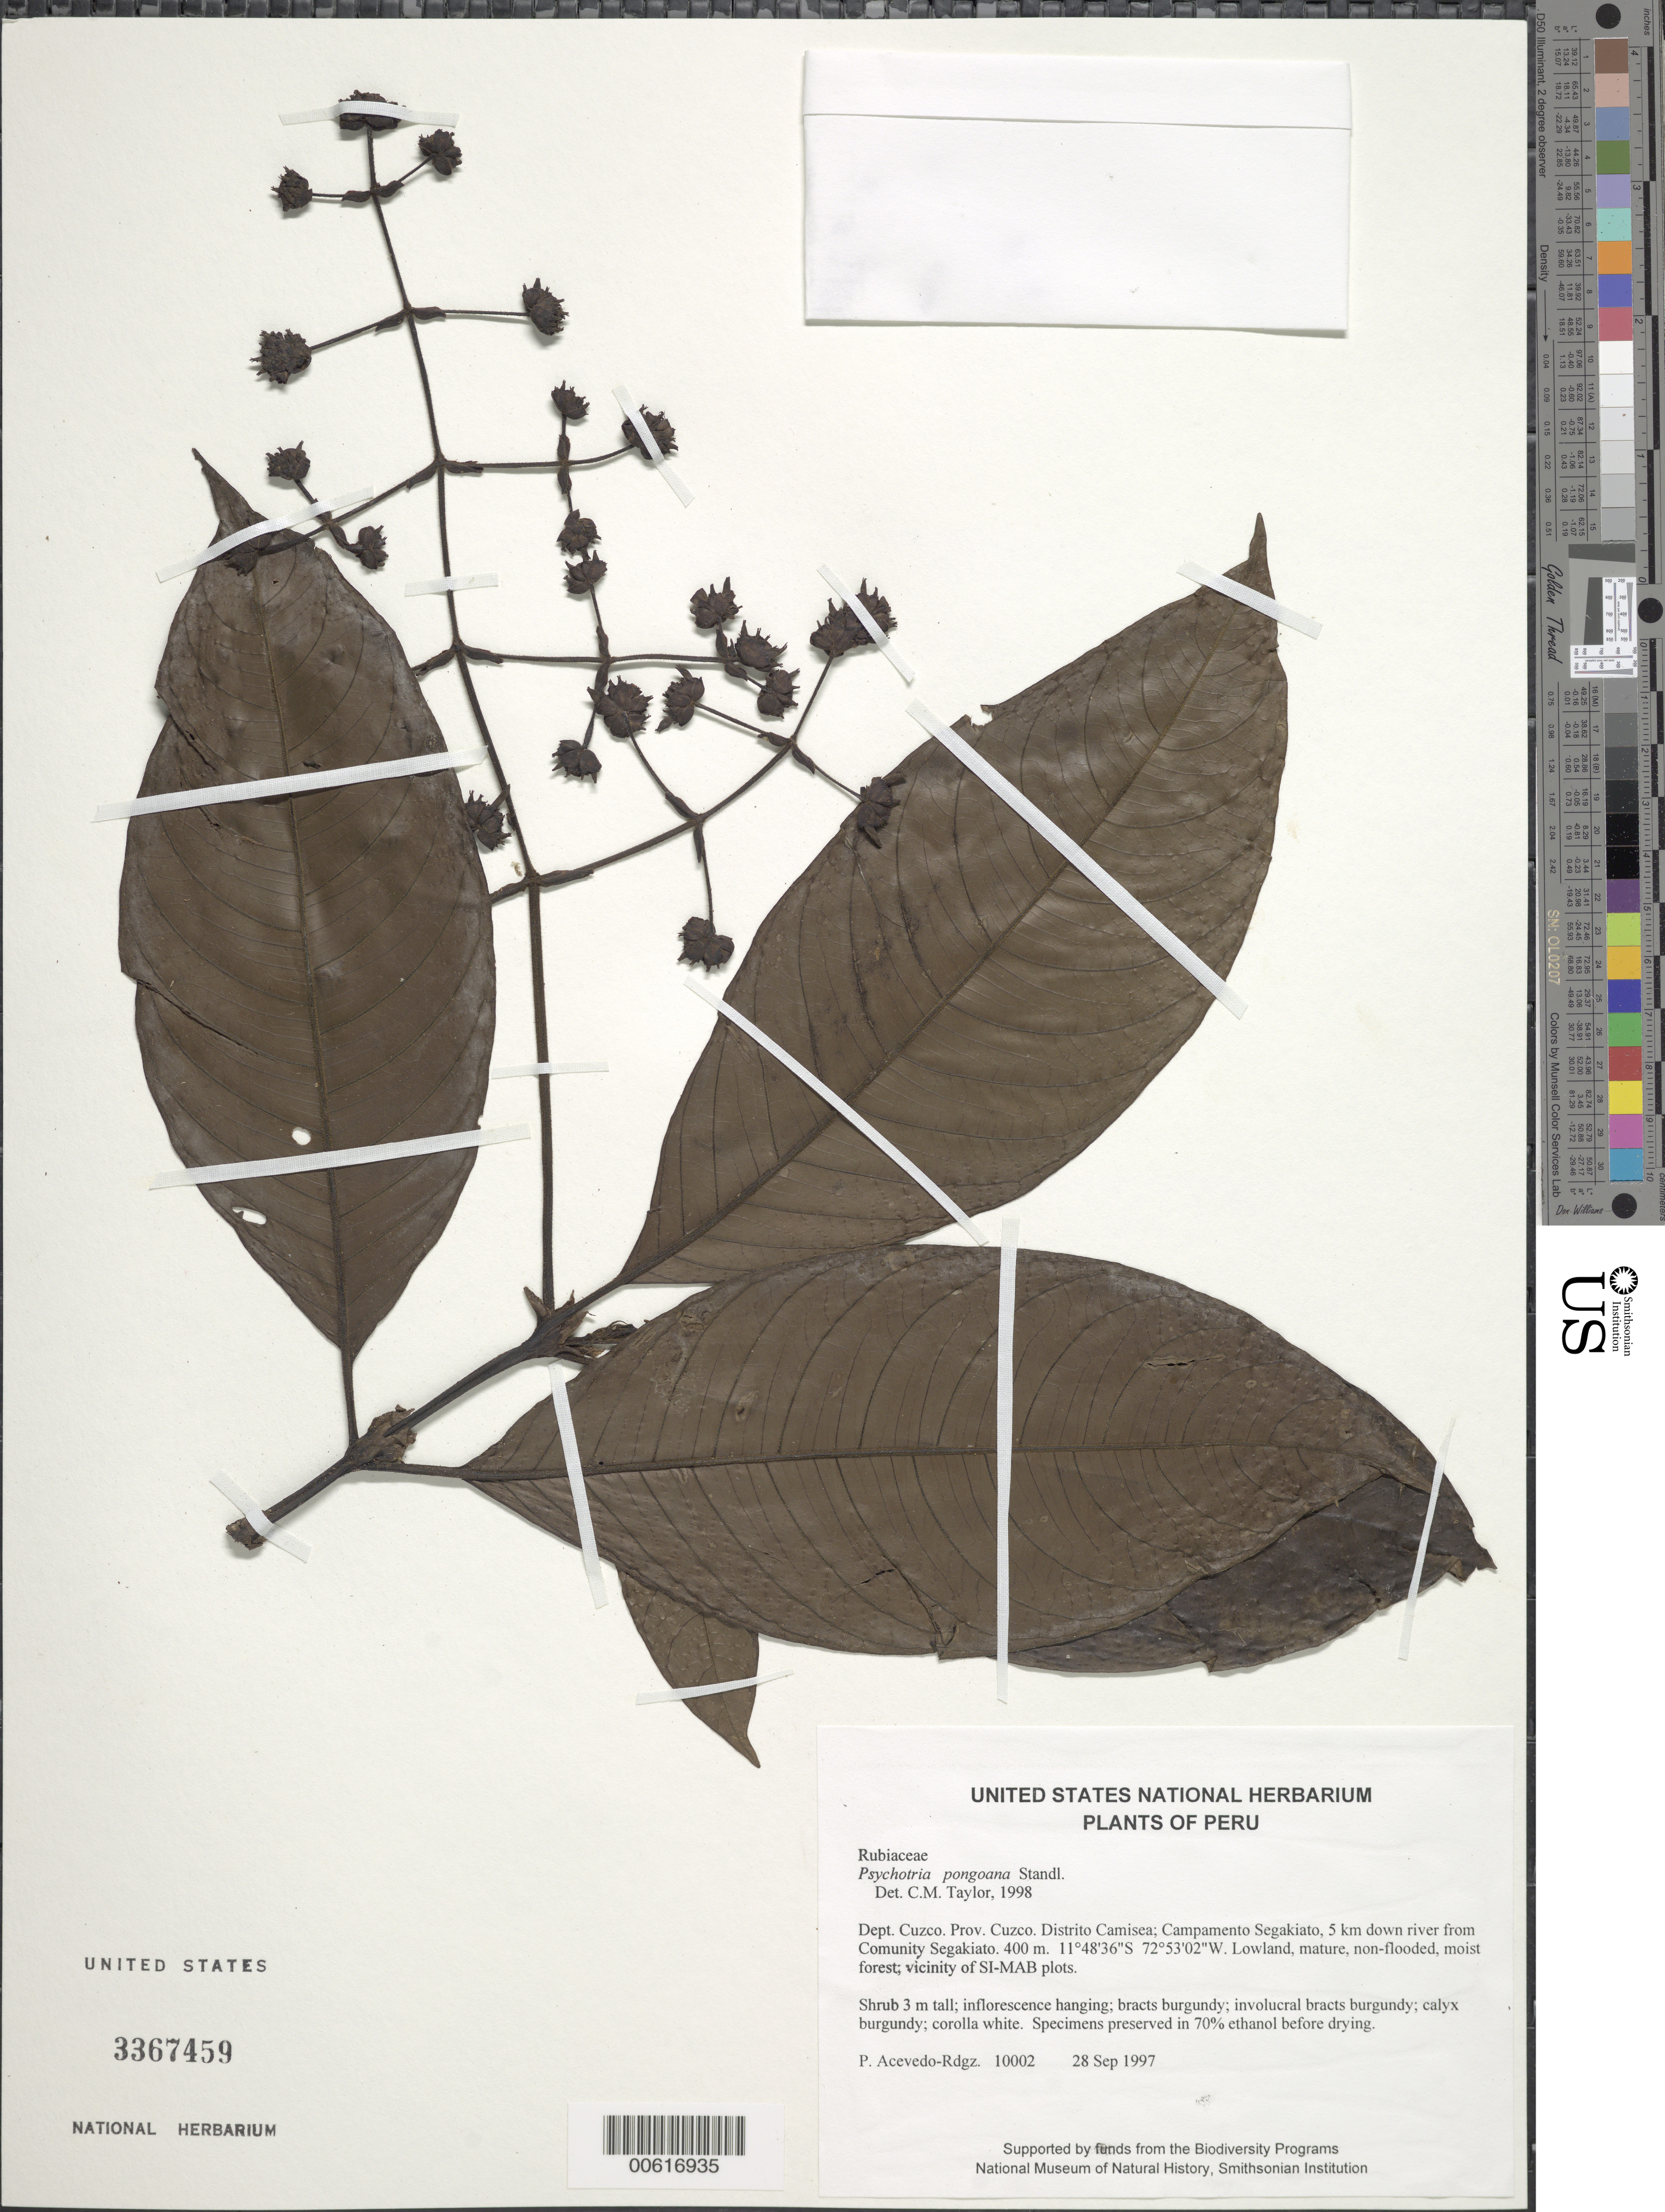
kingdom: Plantae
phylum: Tracheophyta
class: Magnoliopsida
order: Gentianales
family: Rubiaceae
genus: Psychotria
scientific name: Psychotria pongoana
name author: Standl.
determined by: Taylor, Charlotte M.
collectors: P. Acevedo-Rodr.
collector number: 10002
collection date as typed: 28 Sep 1997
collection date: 1997-09-28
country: Peru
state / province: Cusco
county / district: Cusco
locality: Distrito Camisea; Campamento Segakiato, 5 km down river from Comunity Segakiato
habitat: Lowland, mature, non-flooded, moist forest; vicinity of SI-MAB plots.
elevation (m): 400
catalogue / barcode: US 3367459